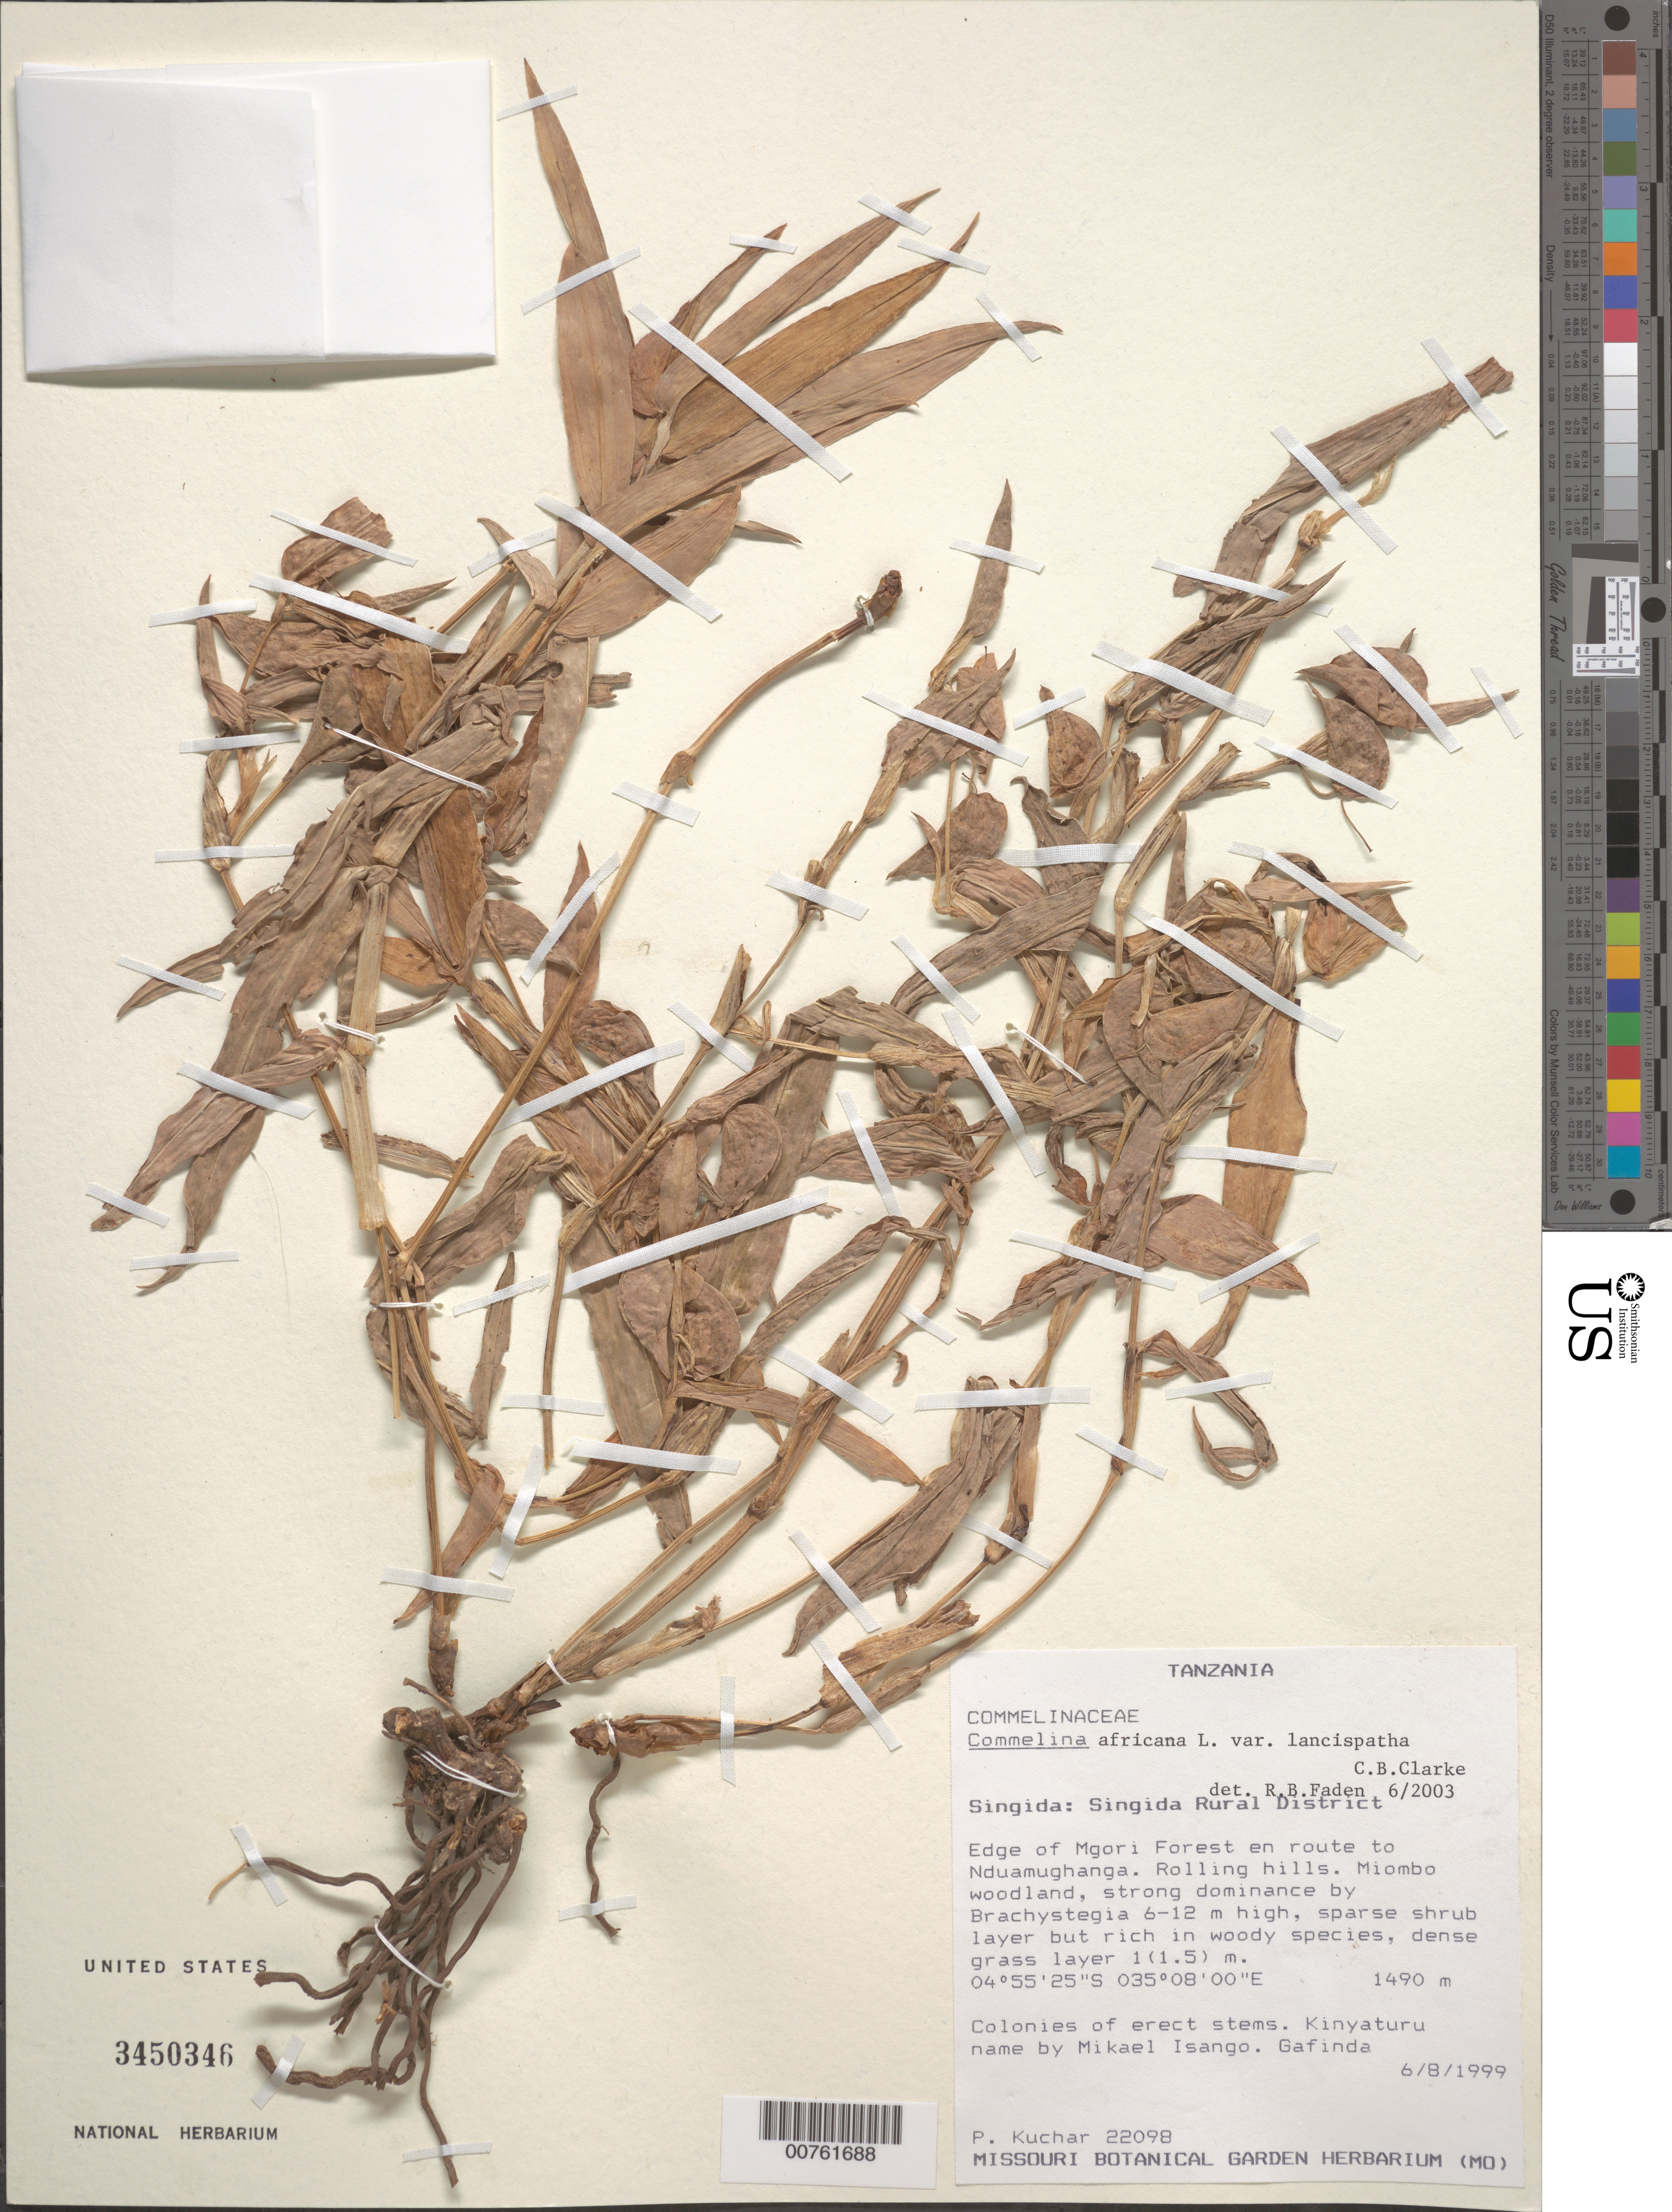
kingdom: Plantae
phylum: Tracheophyta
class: Liliopsida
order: Commelinales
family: Commelinaceae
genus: Commelina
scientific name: Commelina africana var. lancispatha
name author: C.B. Clarke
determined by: Faden, Robert B., (US), Smithsonian Institution - National Museum of Natural History (UNITED STATES)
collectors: P. Kuchar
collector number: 22098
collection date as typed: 08 Jun 1999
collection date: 1999-06-08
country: Tanzania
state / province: Singida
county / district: Singida Rural District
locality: Edge of Mgori Forest en route to Nduamughanga.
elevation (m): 1490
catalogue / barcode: US 3450346